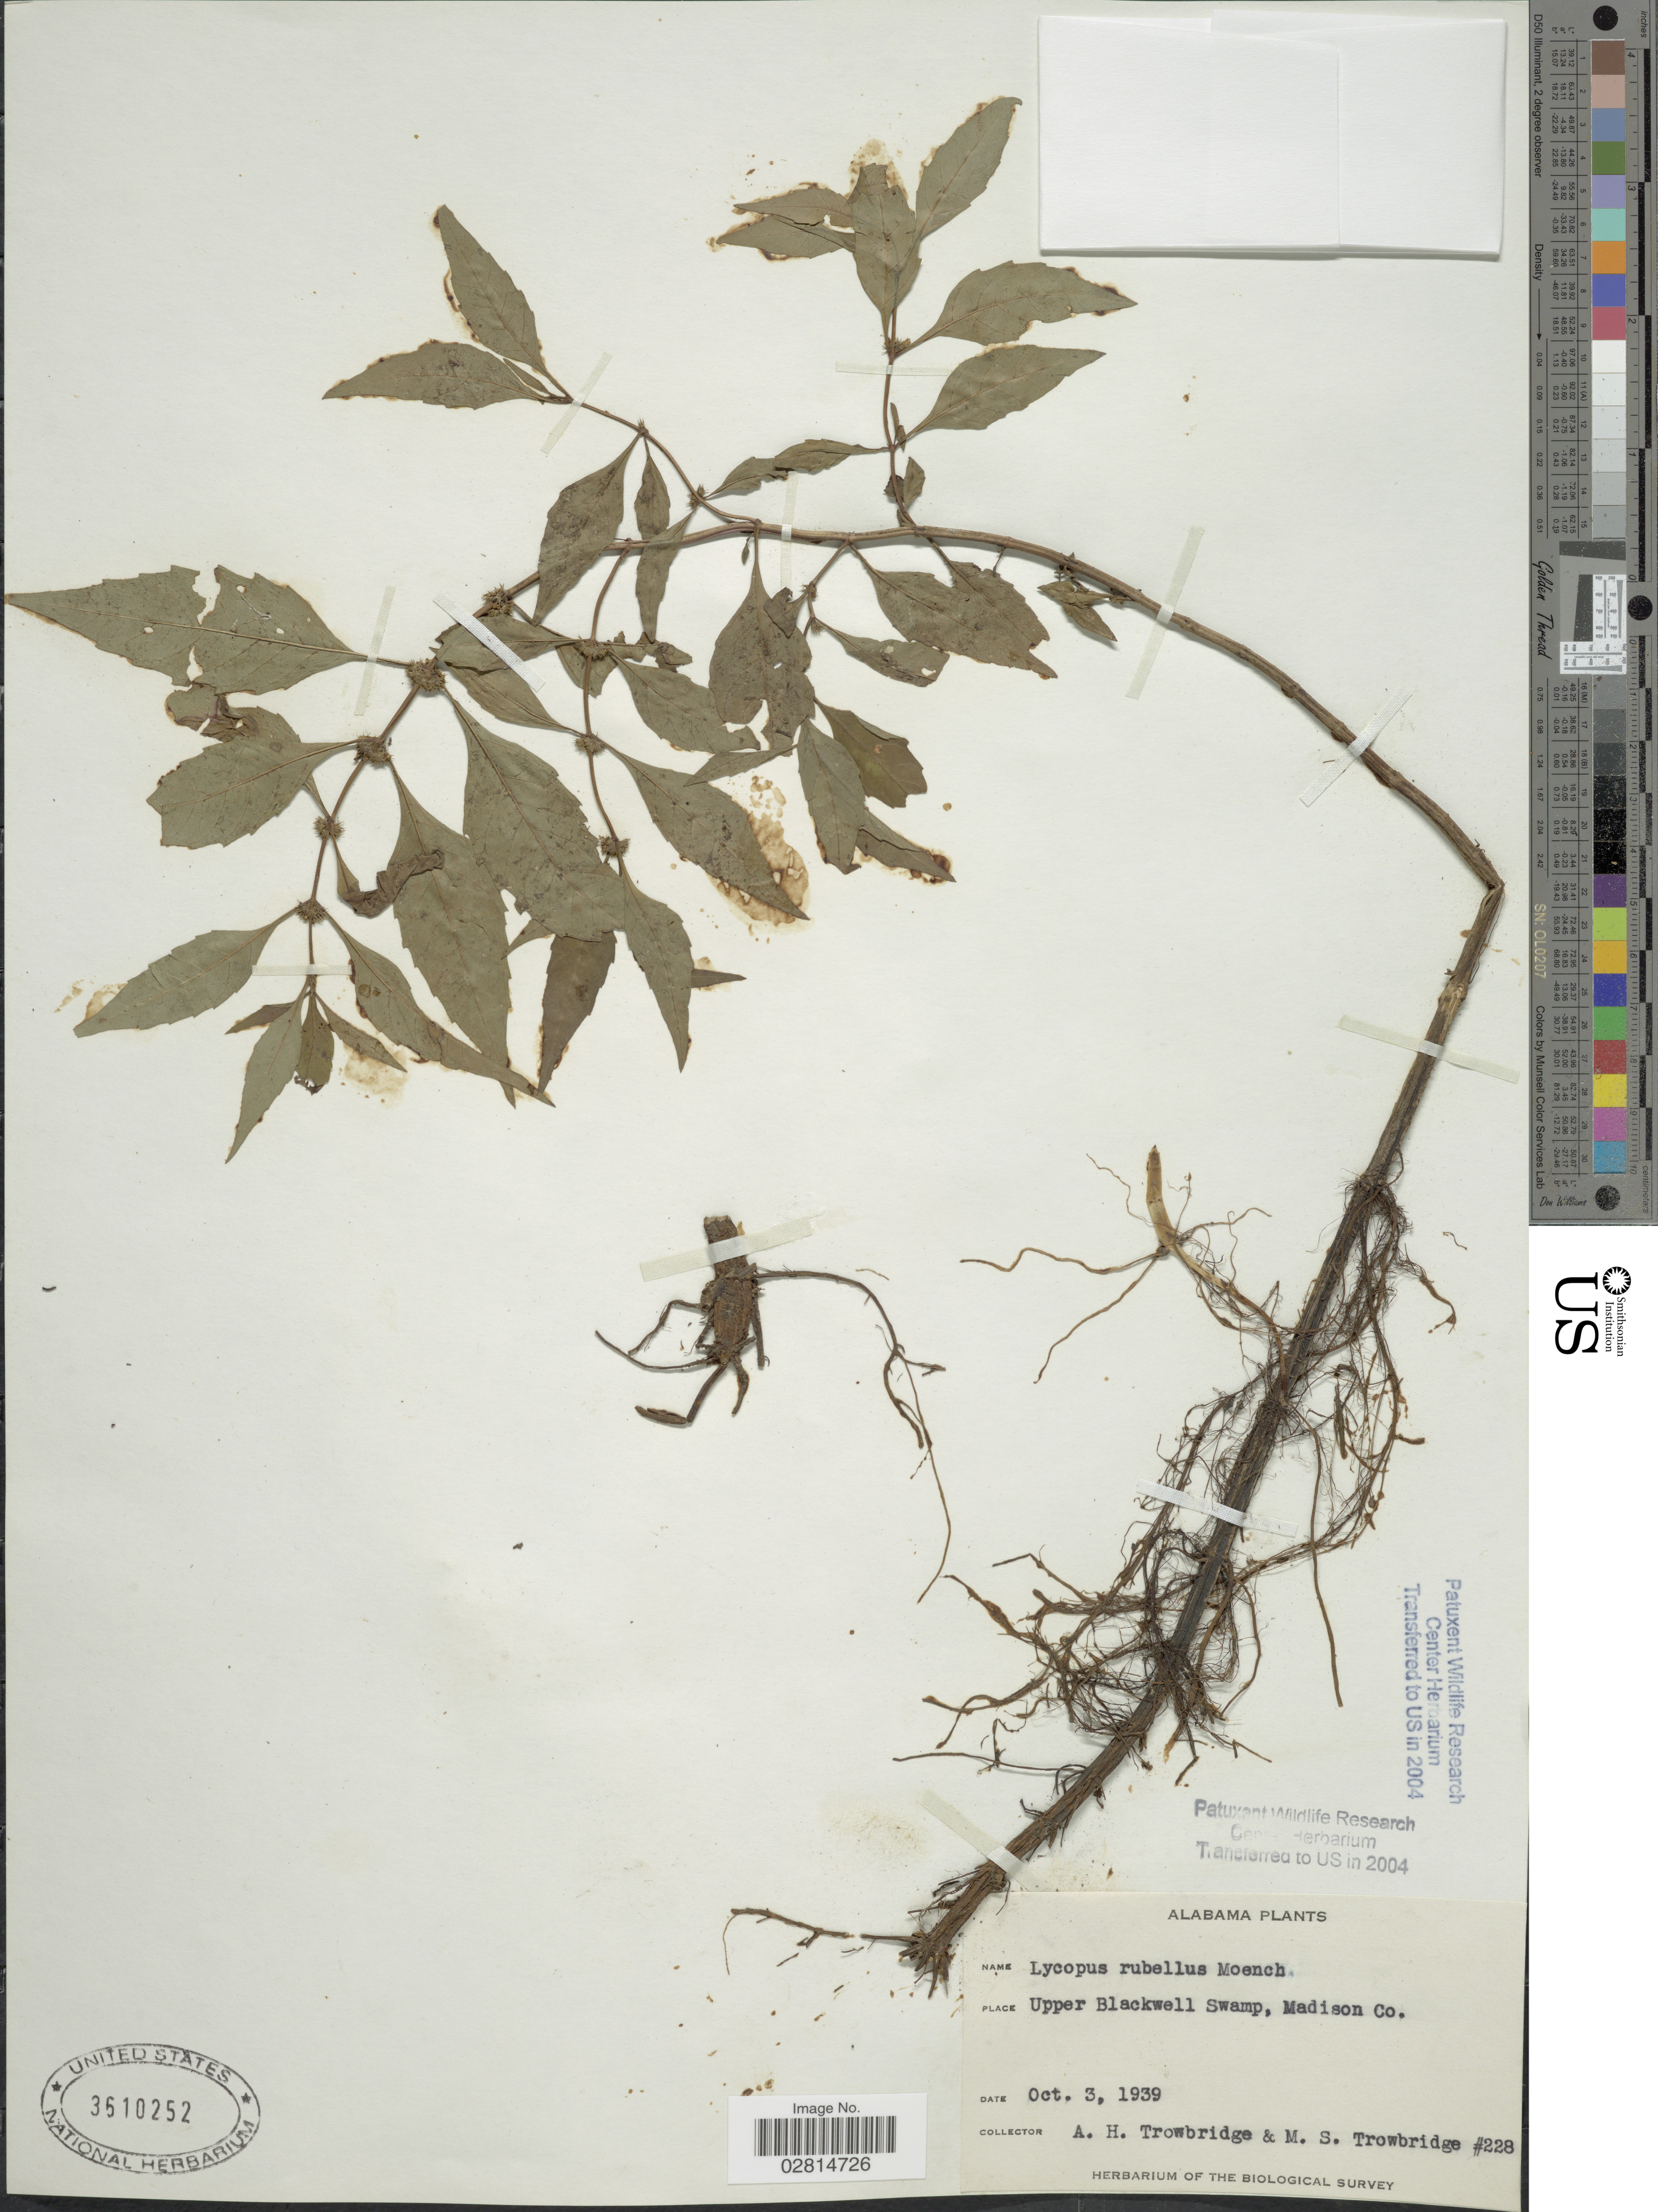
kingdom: Plantae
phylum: Tracheophyta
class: Magnoliopsida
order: Lamiales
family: Lamiaceae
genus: Lycopus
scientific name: Lycopus rubellus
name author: Moench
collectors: A. H. Trowbridge & M. Trowbridge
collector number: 228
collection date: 1939-10-03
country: United States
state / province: Alabama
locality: Upper Blackwell Swamp, Madison Co.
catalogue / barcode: US 3610252